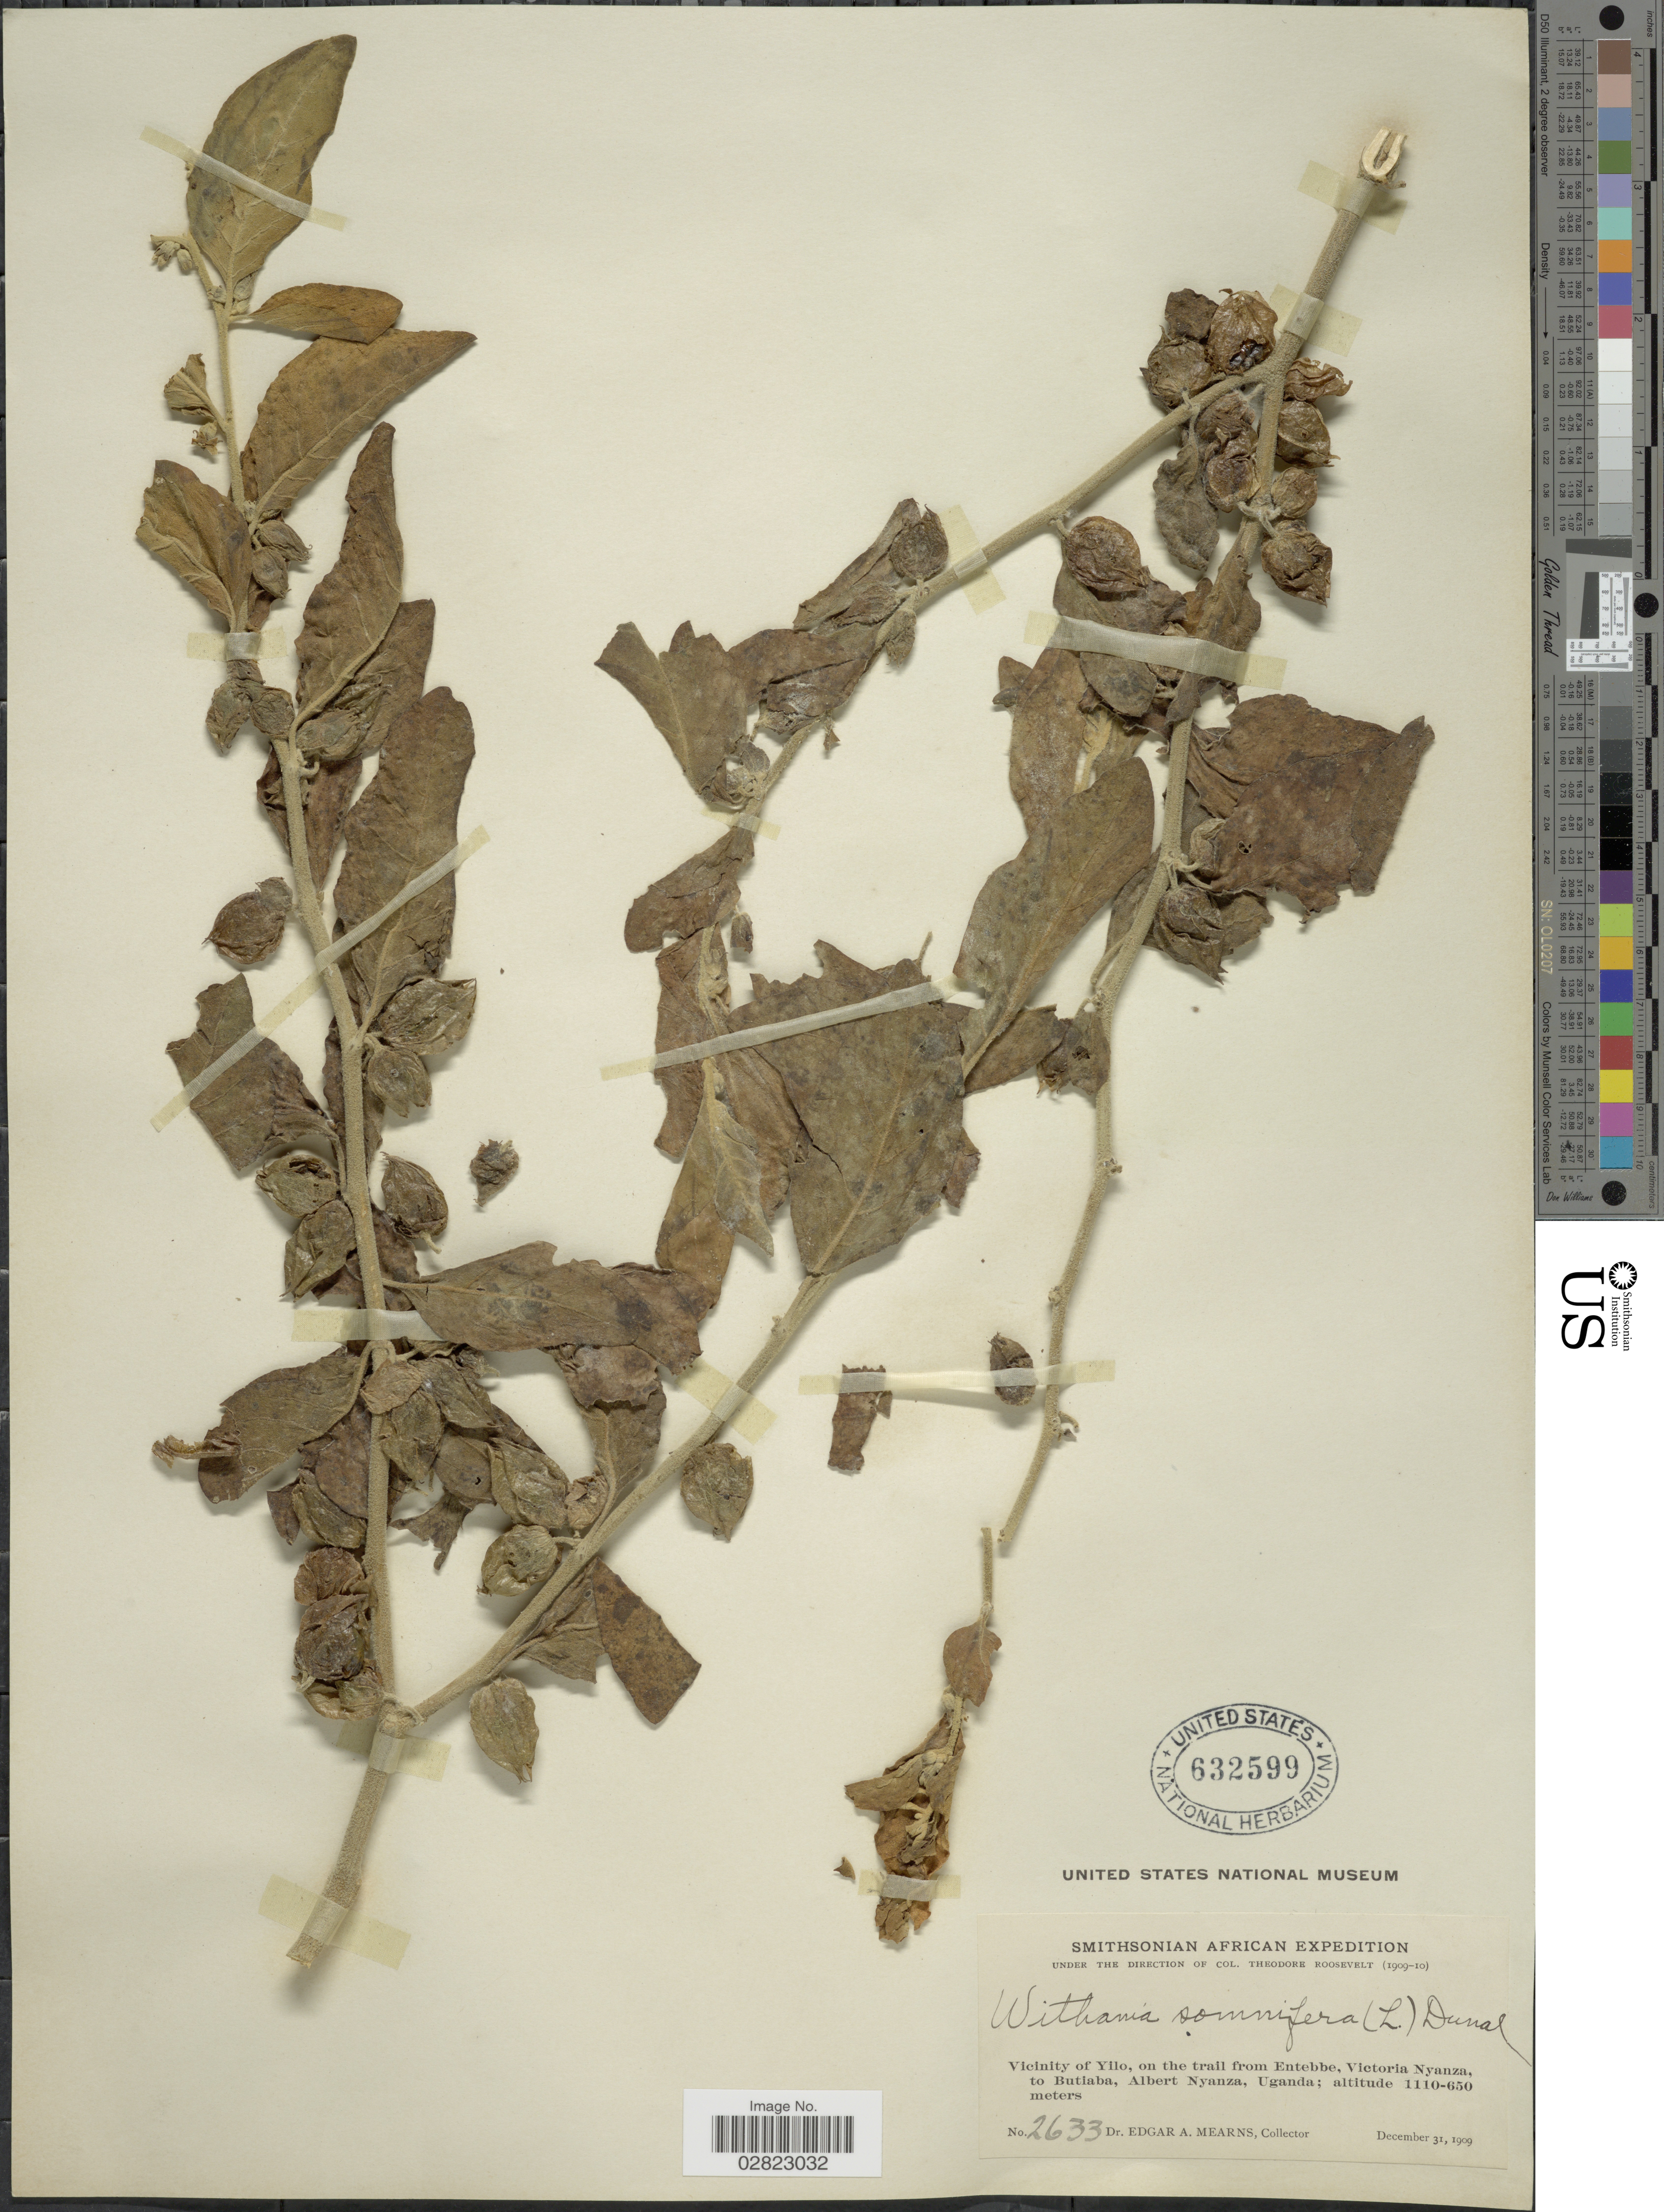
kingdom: Plantae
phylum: Tracheophyta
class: Magnoliopsida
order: Solanales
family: Solanaceae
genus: Withania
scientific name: Withania somnifera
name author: (L.) Dunal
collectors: E. A. Mearns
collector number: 2633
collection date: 1909-12-31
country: Kenya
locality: Vicinity of Yilo, on the trail from Entebbe, Victoria Nyanza, to Butiaba, Albert Nyanza.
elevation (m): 650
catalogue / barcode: US 632599